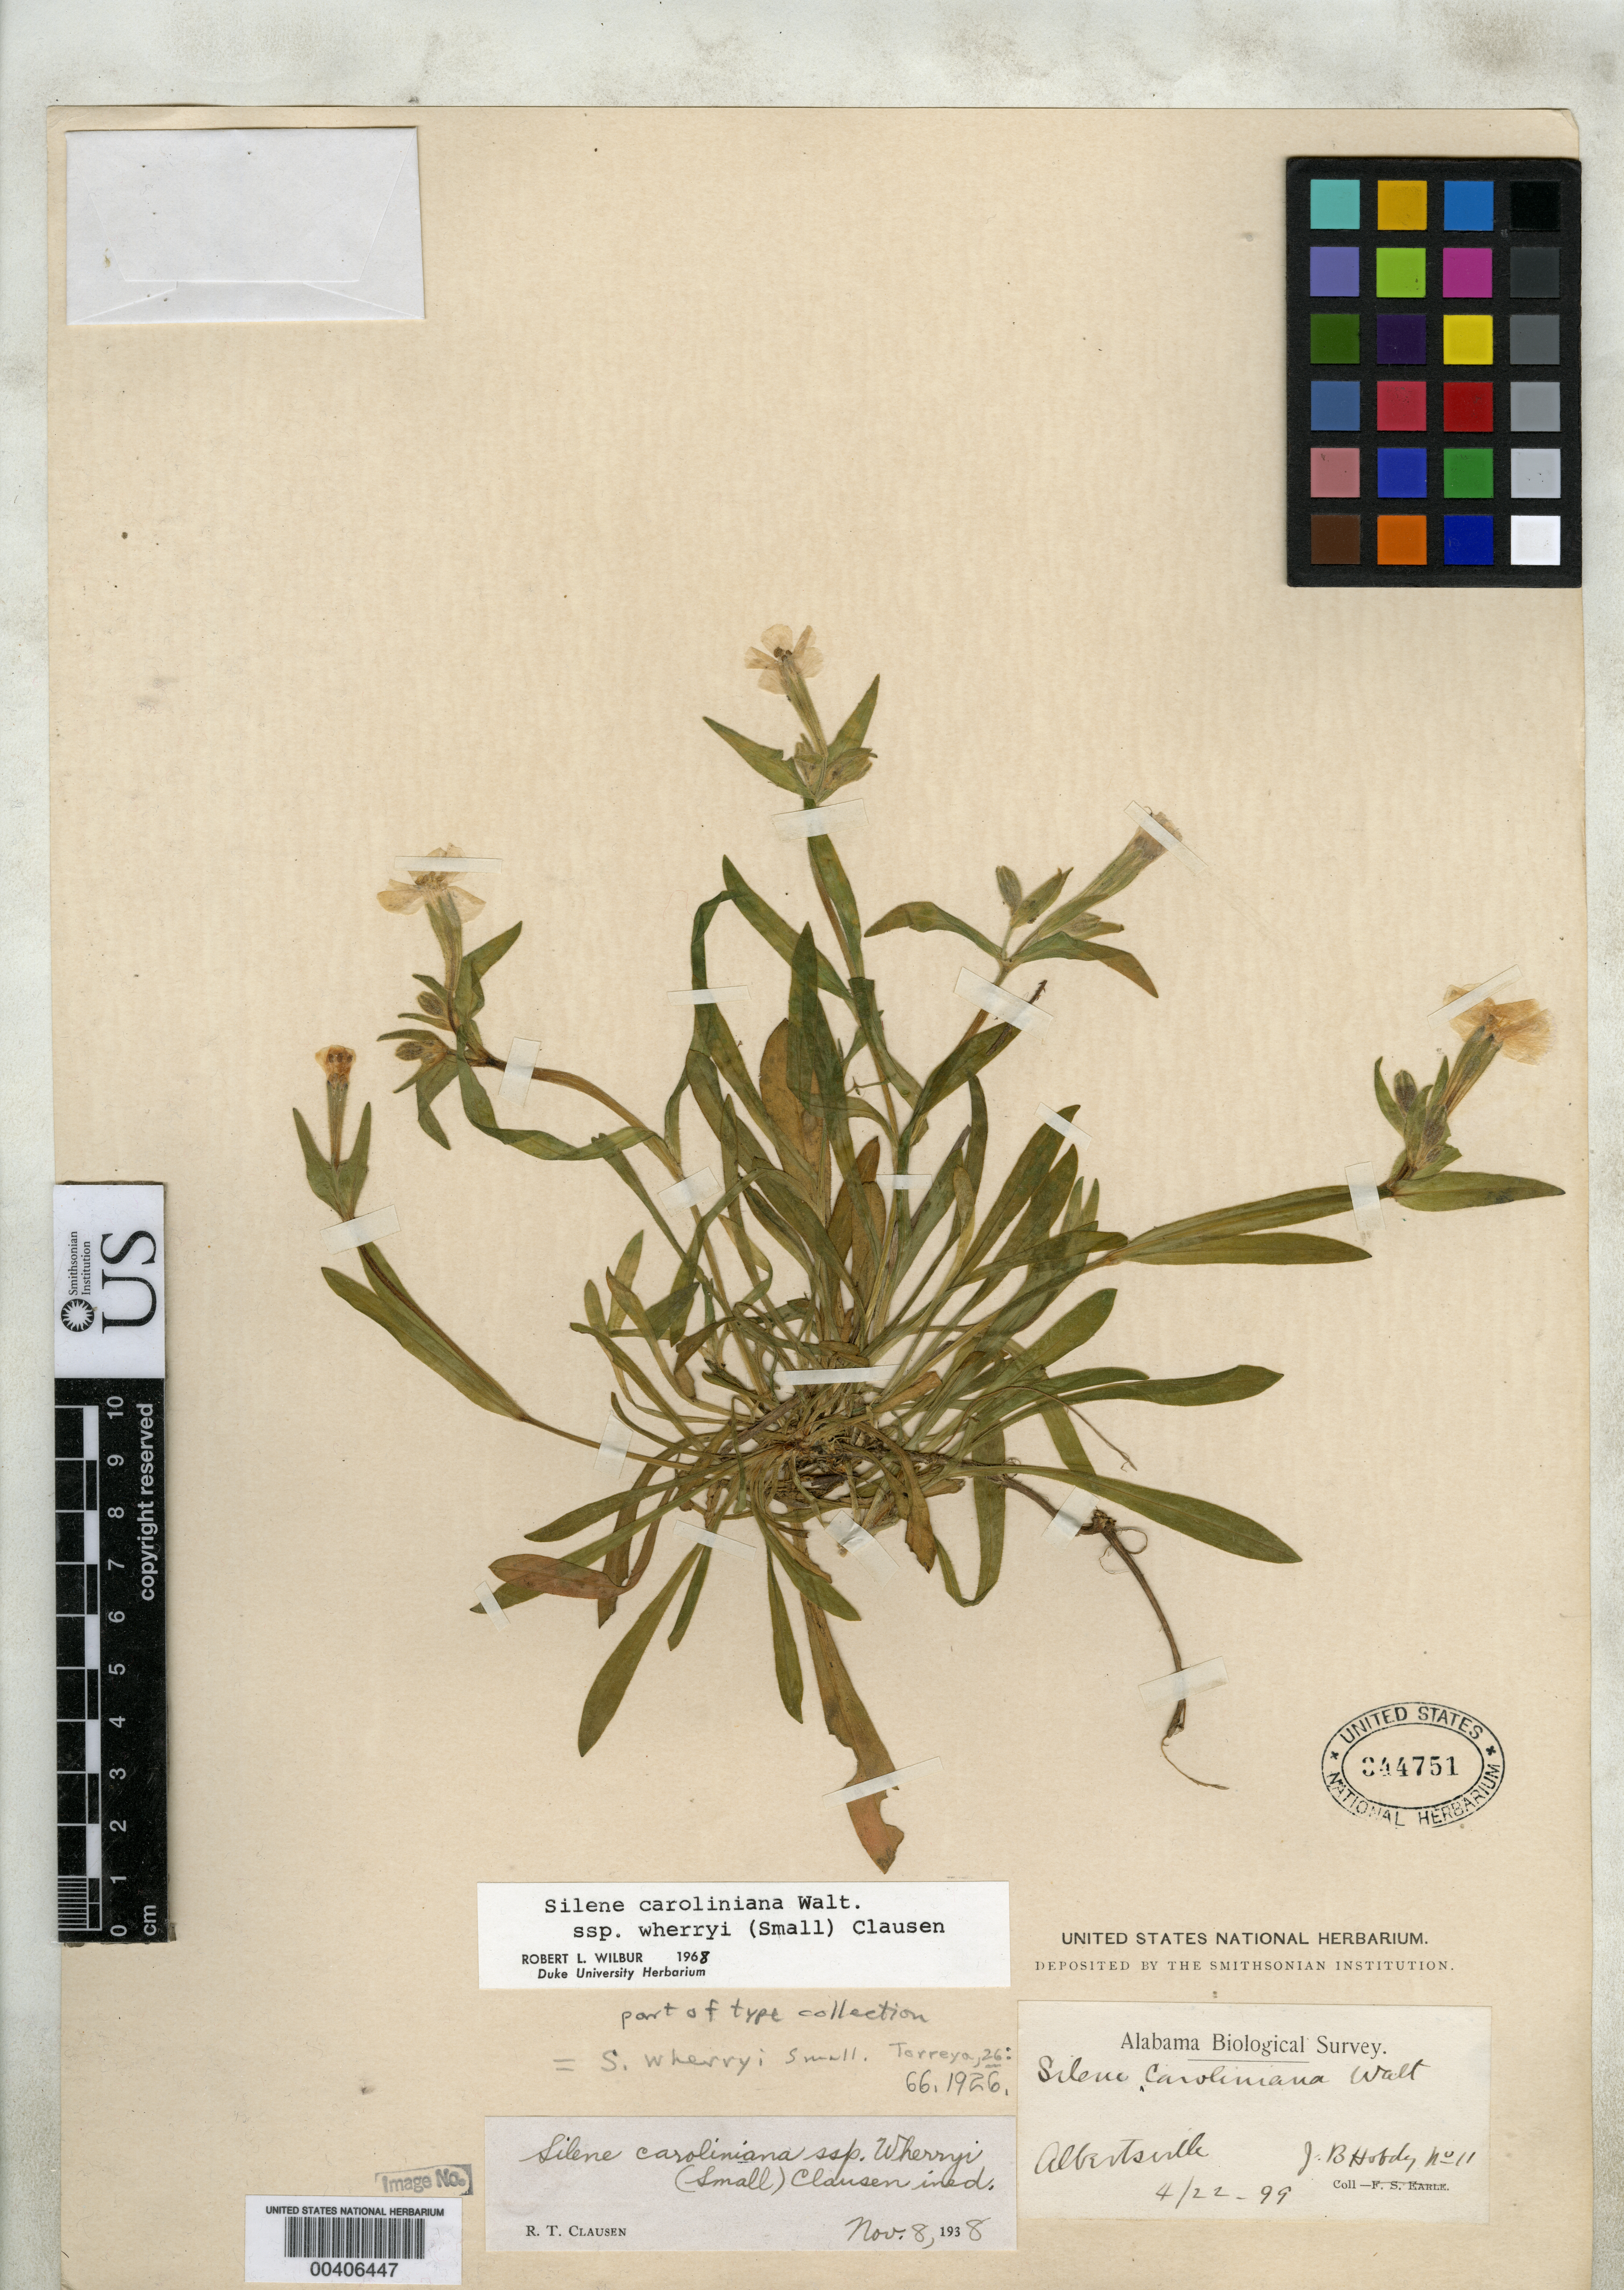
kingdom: Plantae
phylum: Tracheophyta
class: Magnoliopsida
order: Caryophyllales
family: Caryophyllaceae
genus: Silene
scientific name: Silene wherryi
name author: Small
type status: Isotype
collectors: J. Hobdy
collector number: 11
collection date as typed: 22 Apr 1899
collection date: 1899-04-22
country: United States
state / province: Alabama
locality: Albertsville.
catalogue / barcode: US 344751